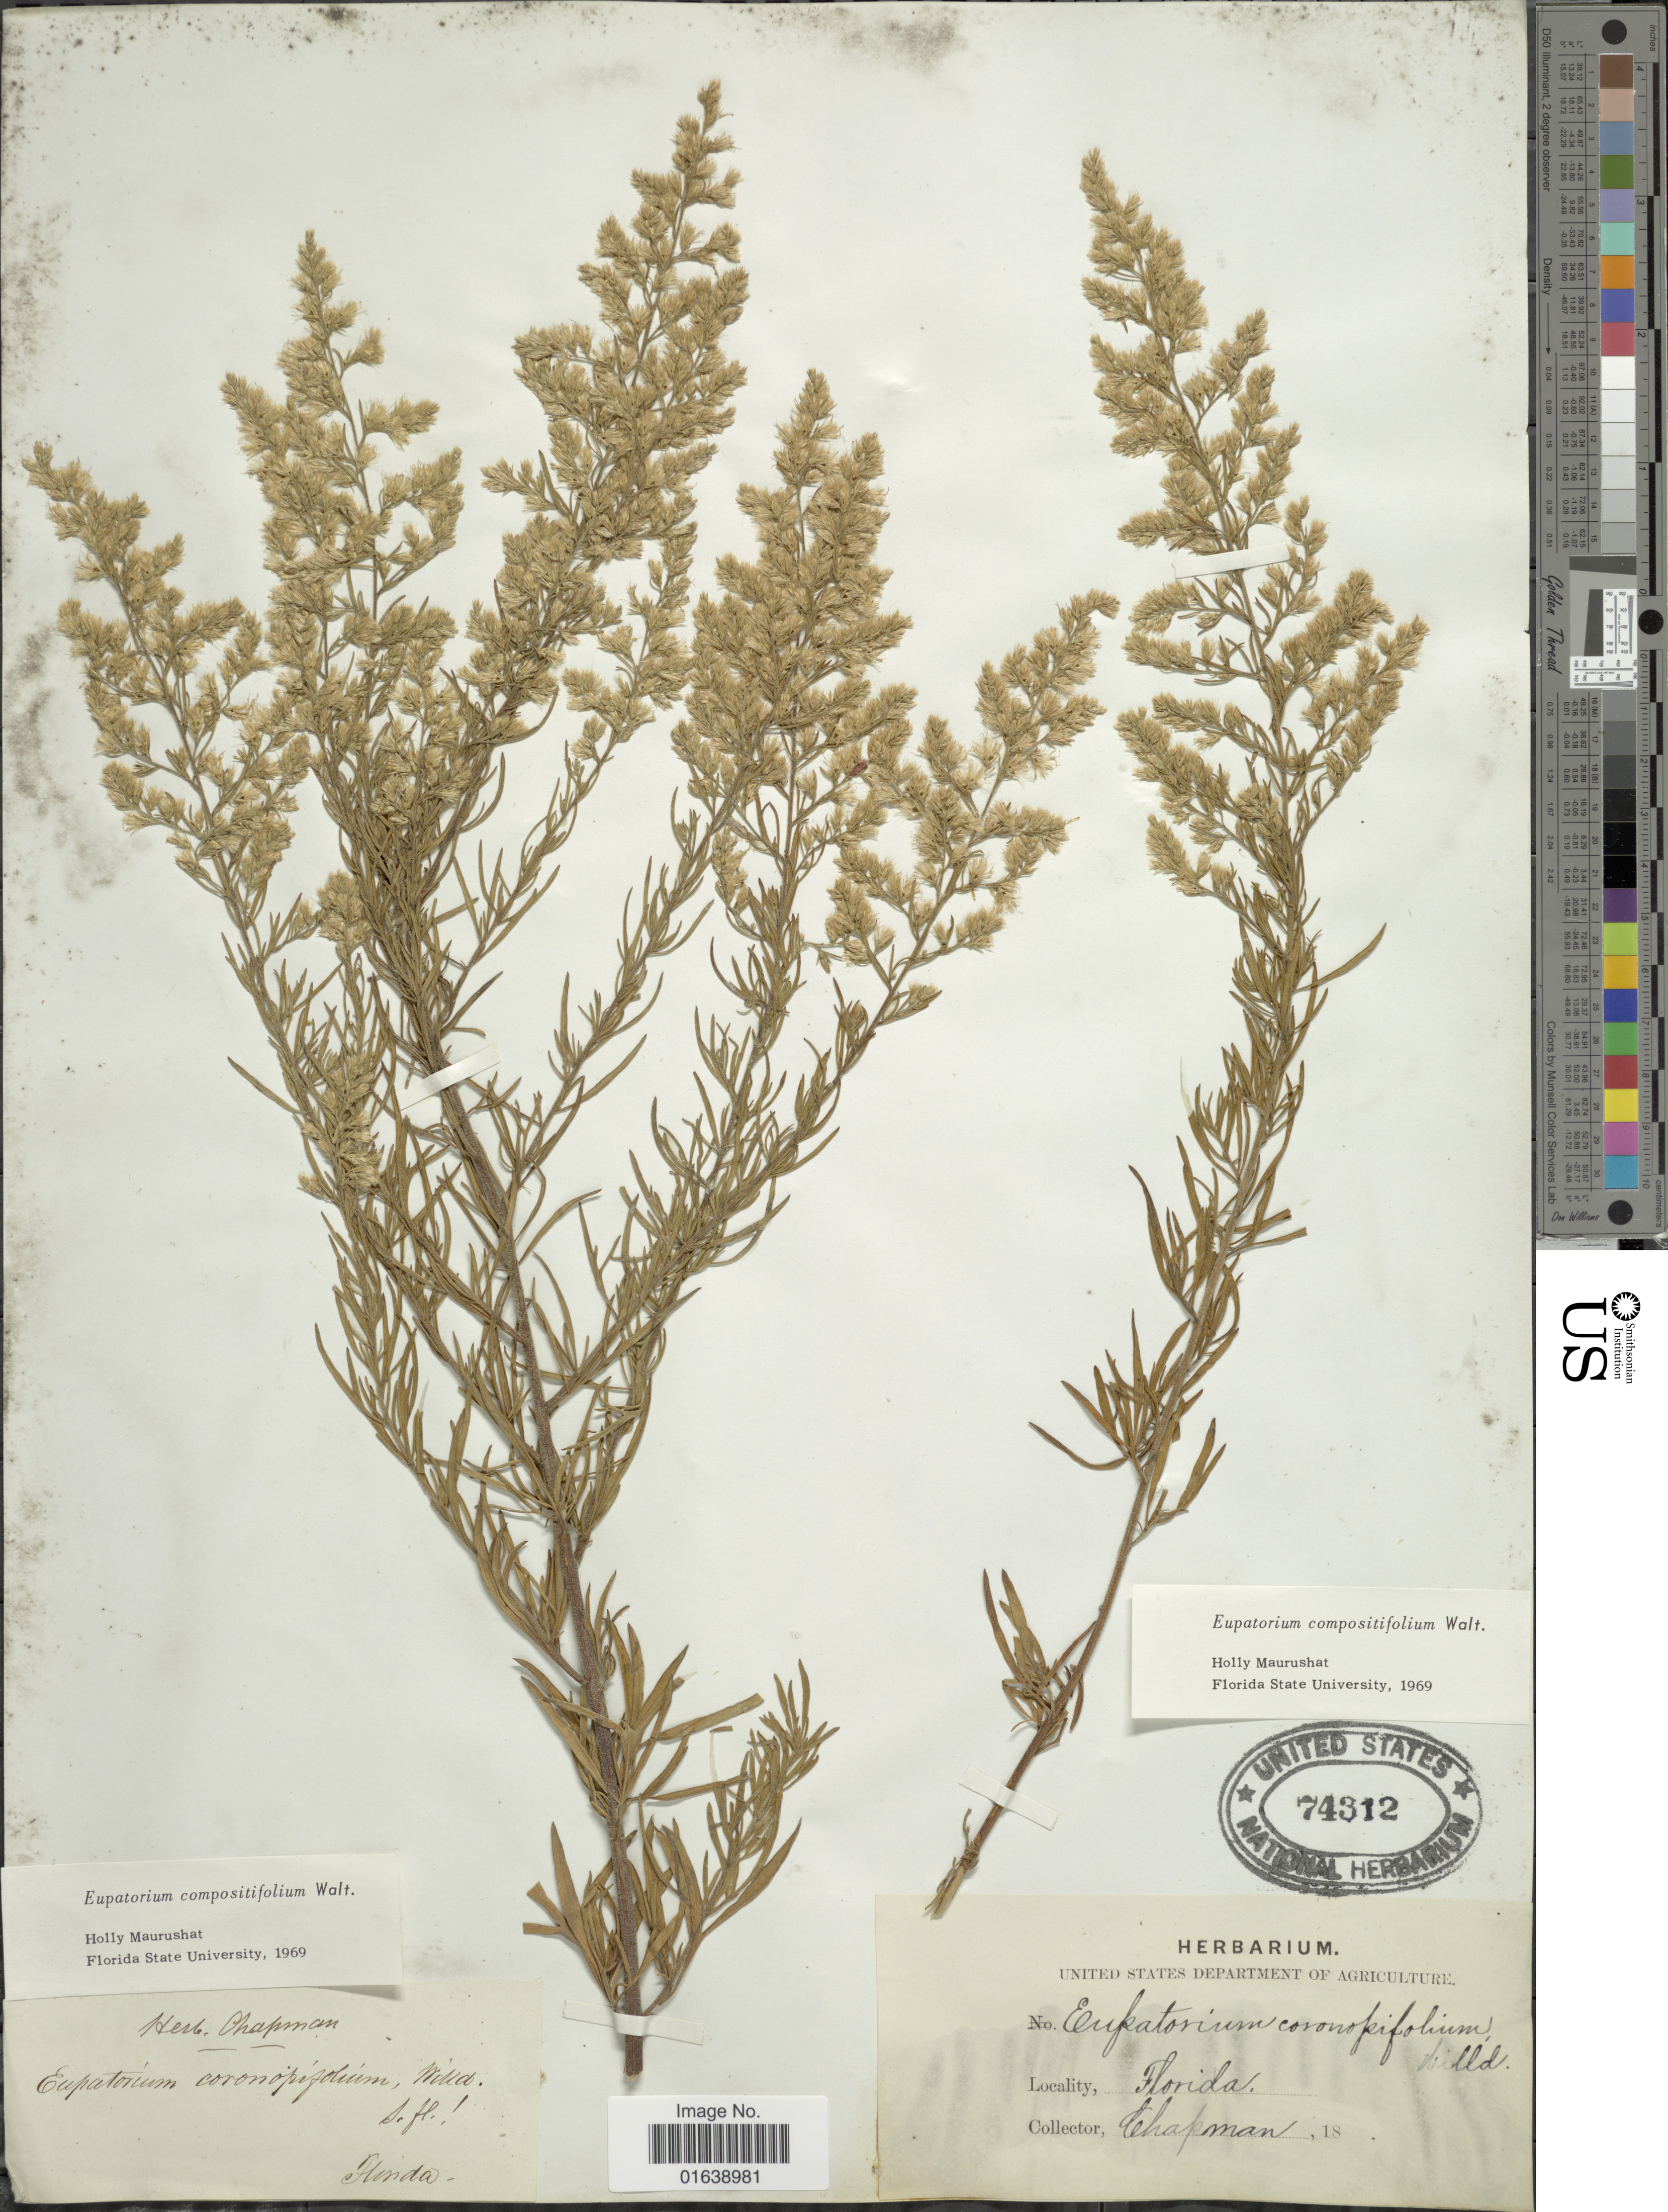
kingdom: Plantae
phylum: Tracheophyta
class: Magnoliopsida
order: Asterales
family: Asteraceae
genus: Eupatorium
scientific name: Eupatorium compositifolium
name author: Walter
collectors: A. Chapman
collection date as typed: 18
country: United States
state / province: Florida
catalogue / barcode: US 74312